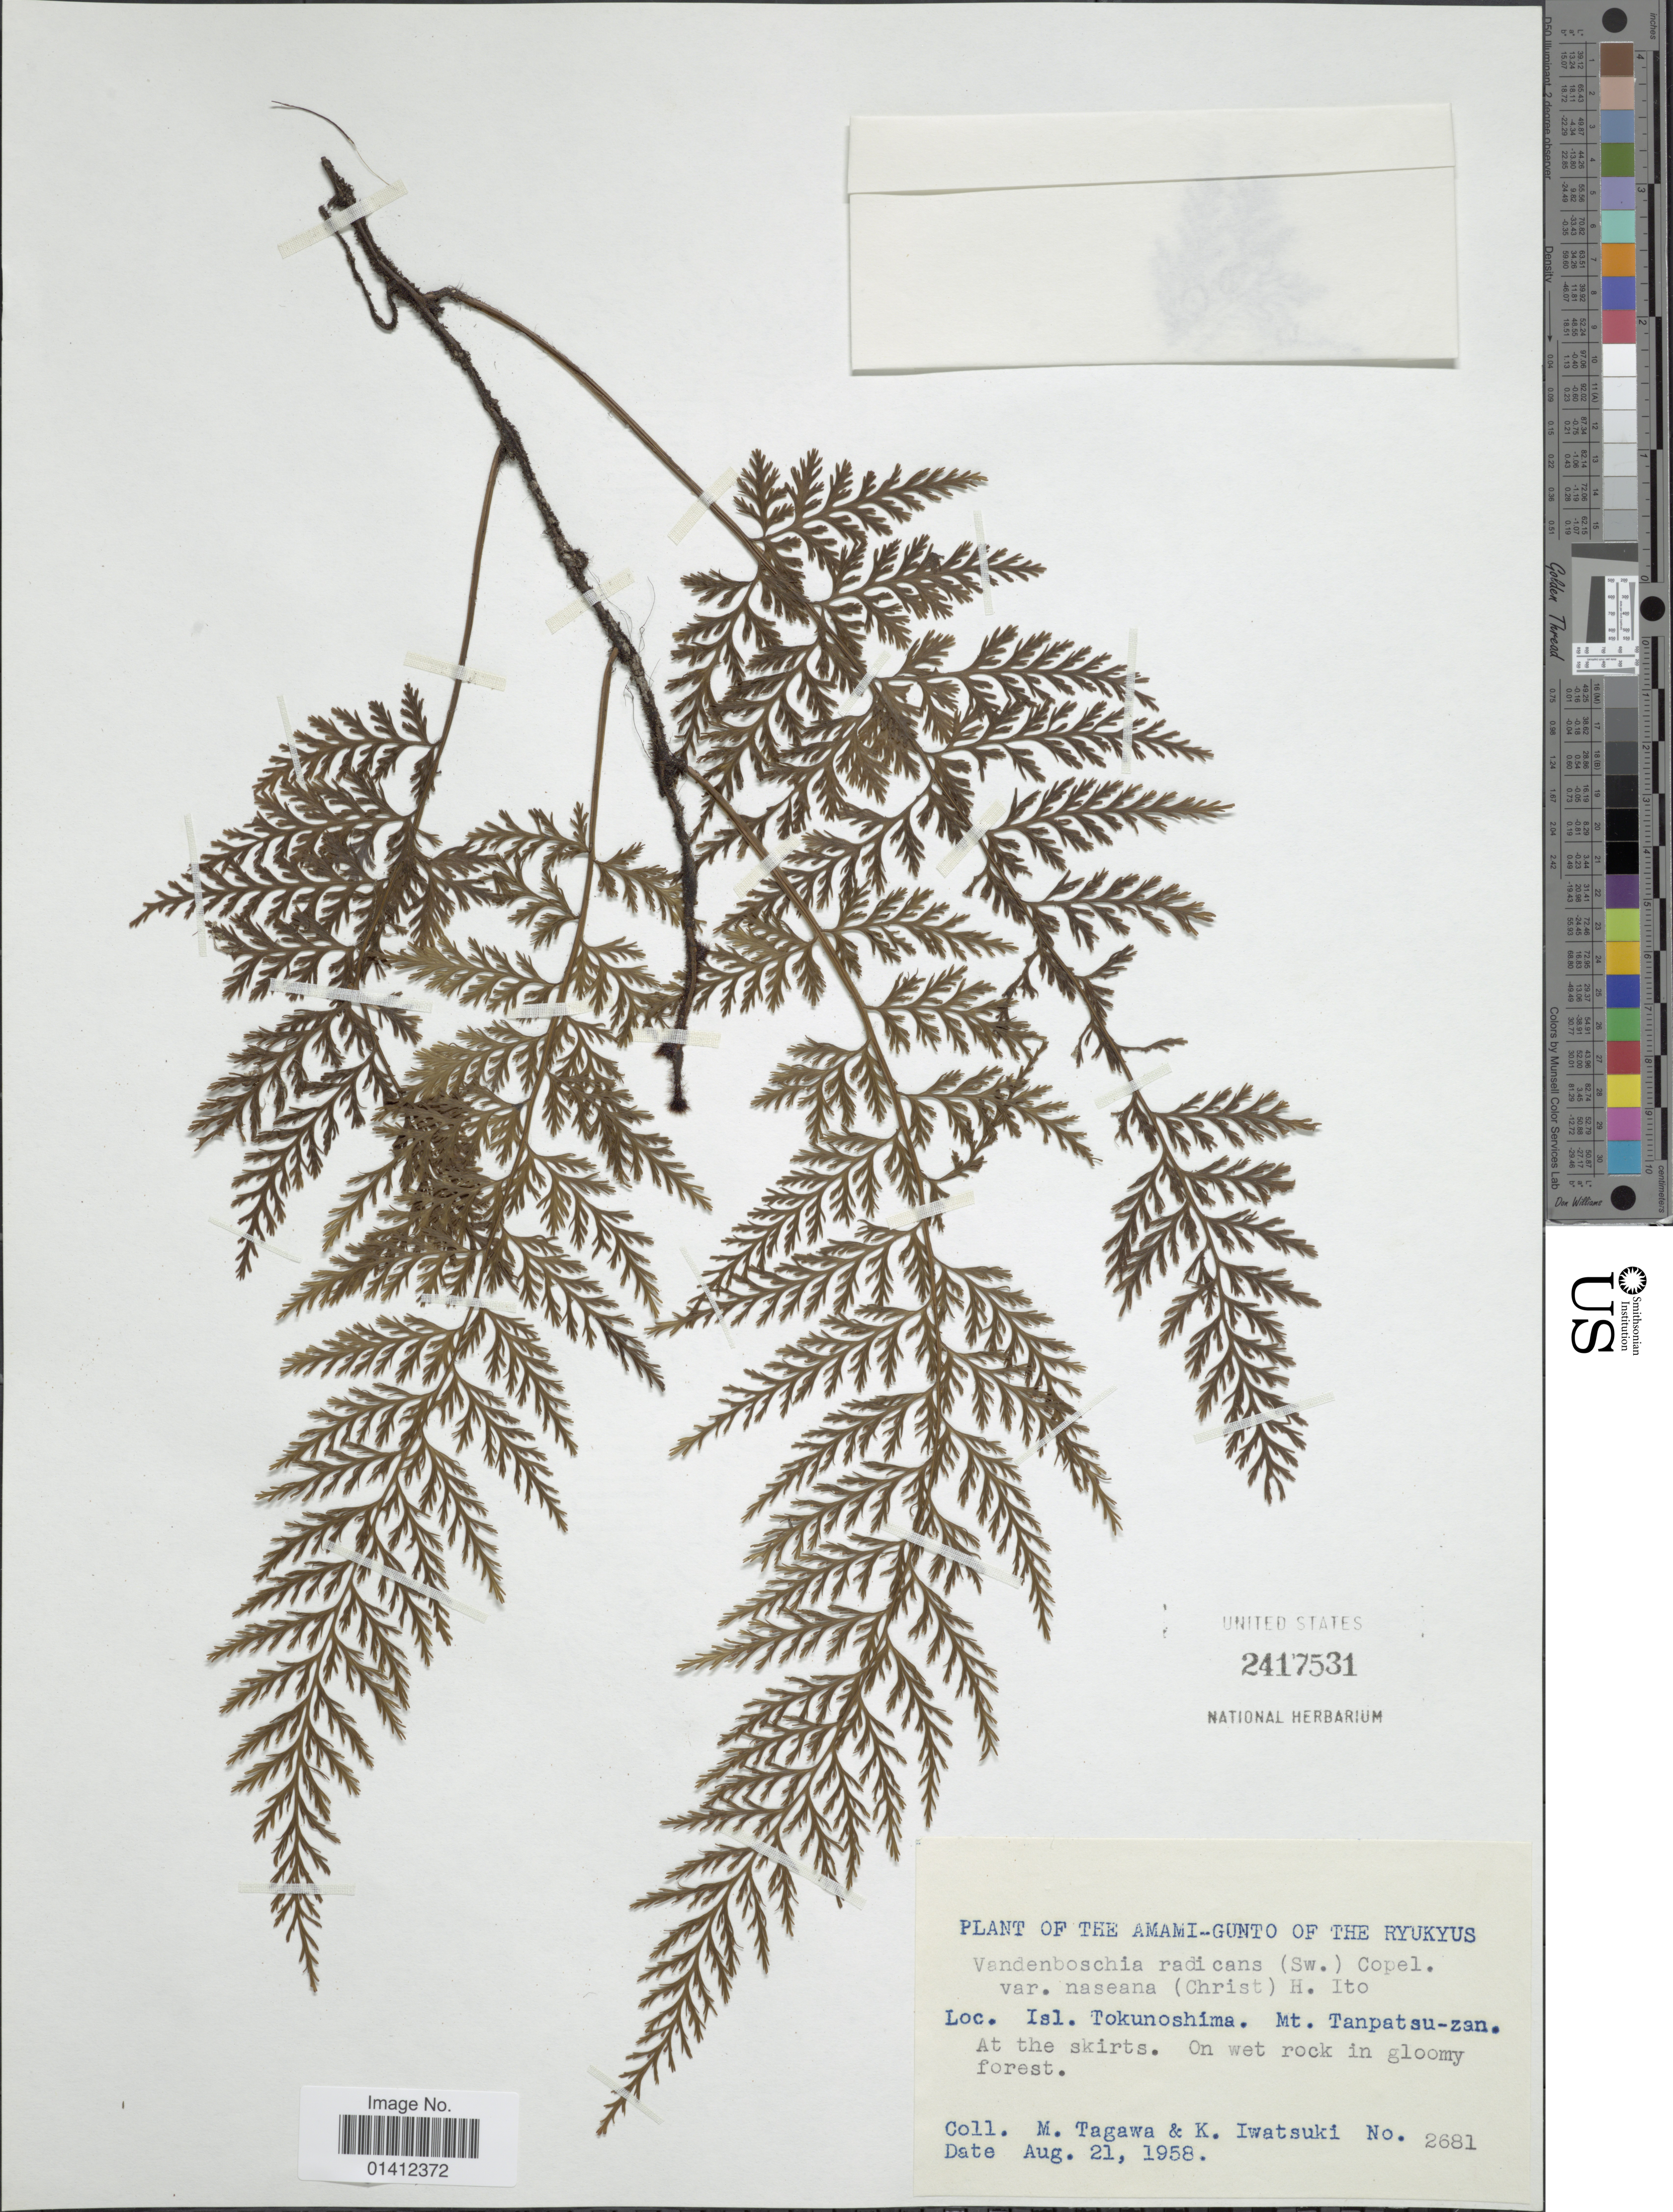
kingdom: Plantae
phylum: Tracheophyta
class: Polypodiopsida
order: Hymenophyllales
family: Hymenophyllaceae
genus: Vandenboschia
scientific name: Vandenboschia radicans var. orientalis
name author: (C. Chr.) H. Itô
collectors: M. Tagawa & K. Iwatsuki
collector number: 2681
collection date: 1958-08-21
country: Japan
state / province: Okinawa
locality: The Amami-Gunto of the Ryukyus, Isl Tokunoshima. Mt Tanpatsu-zan.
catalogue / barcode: US 2417531